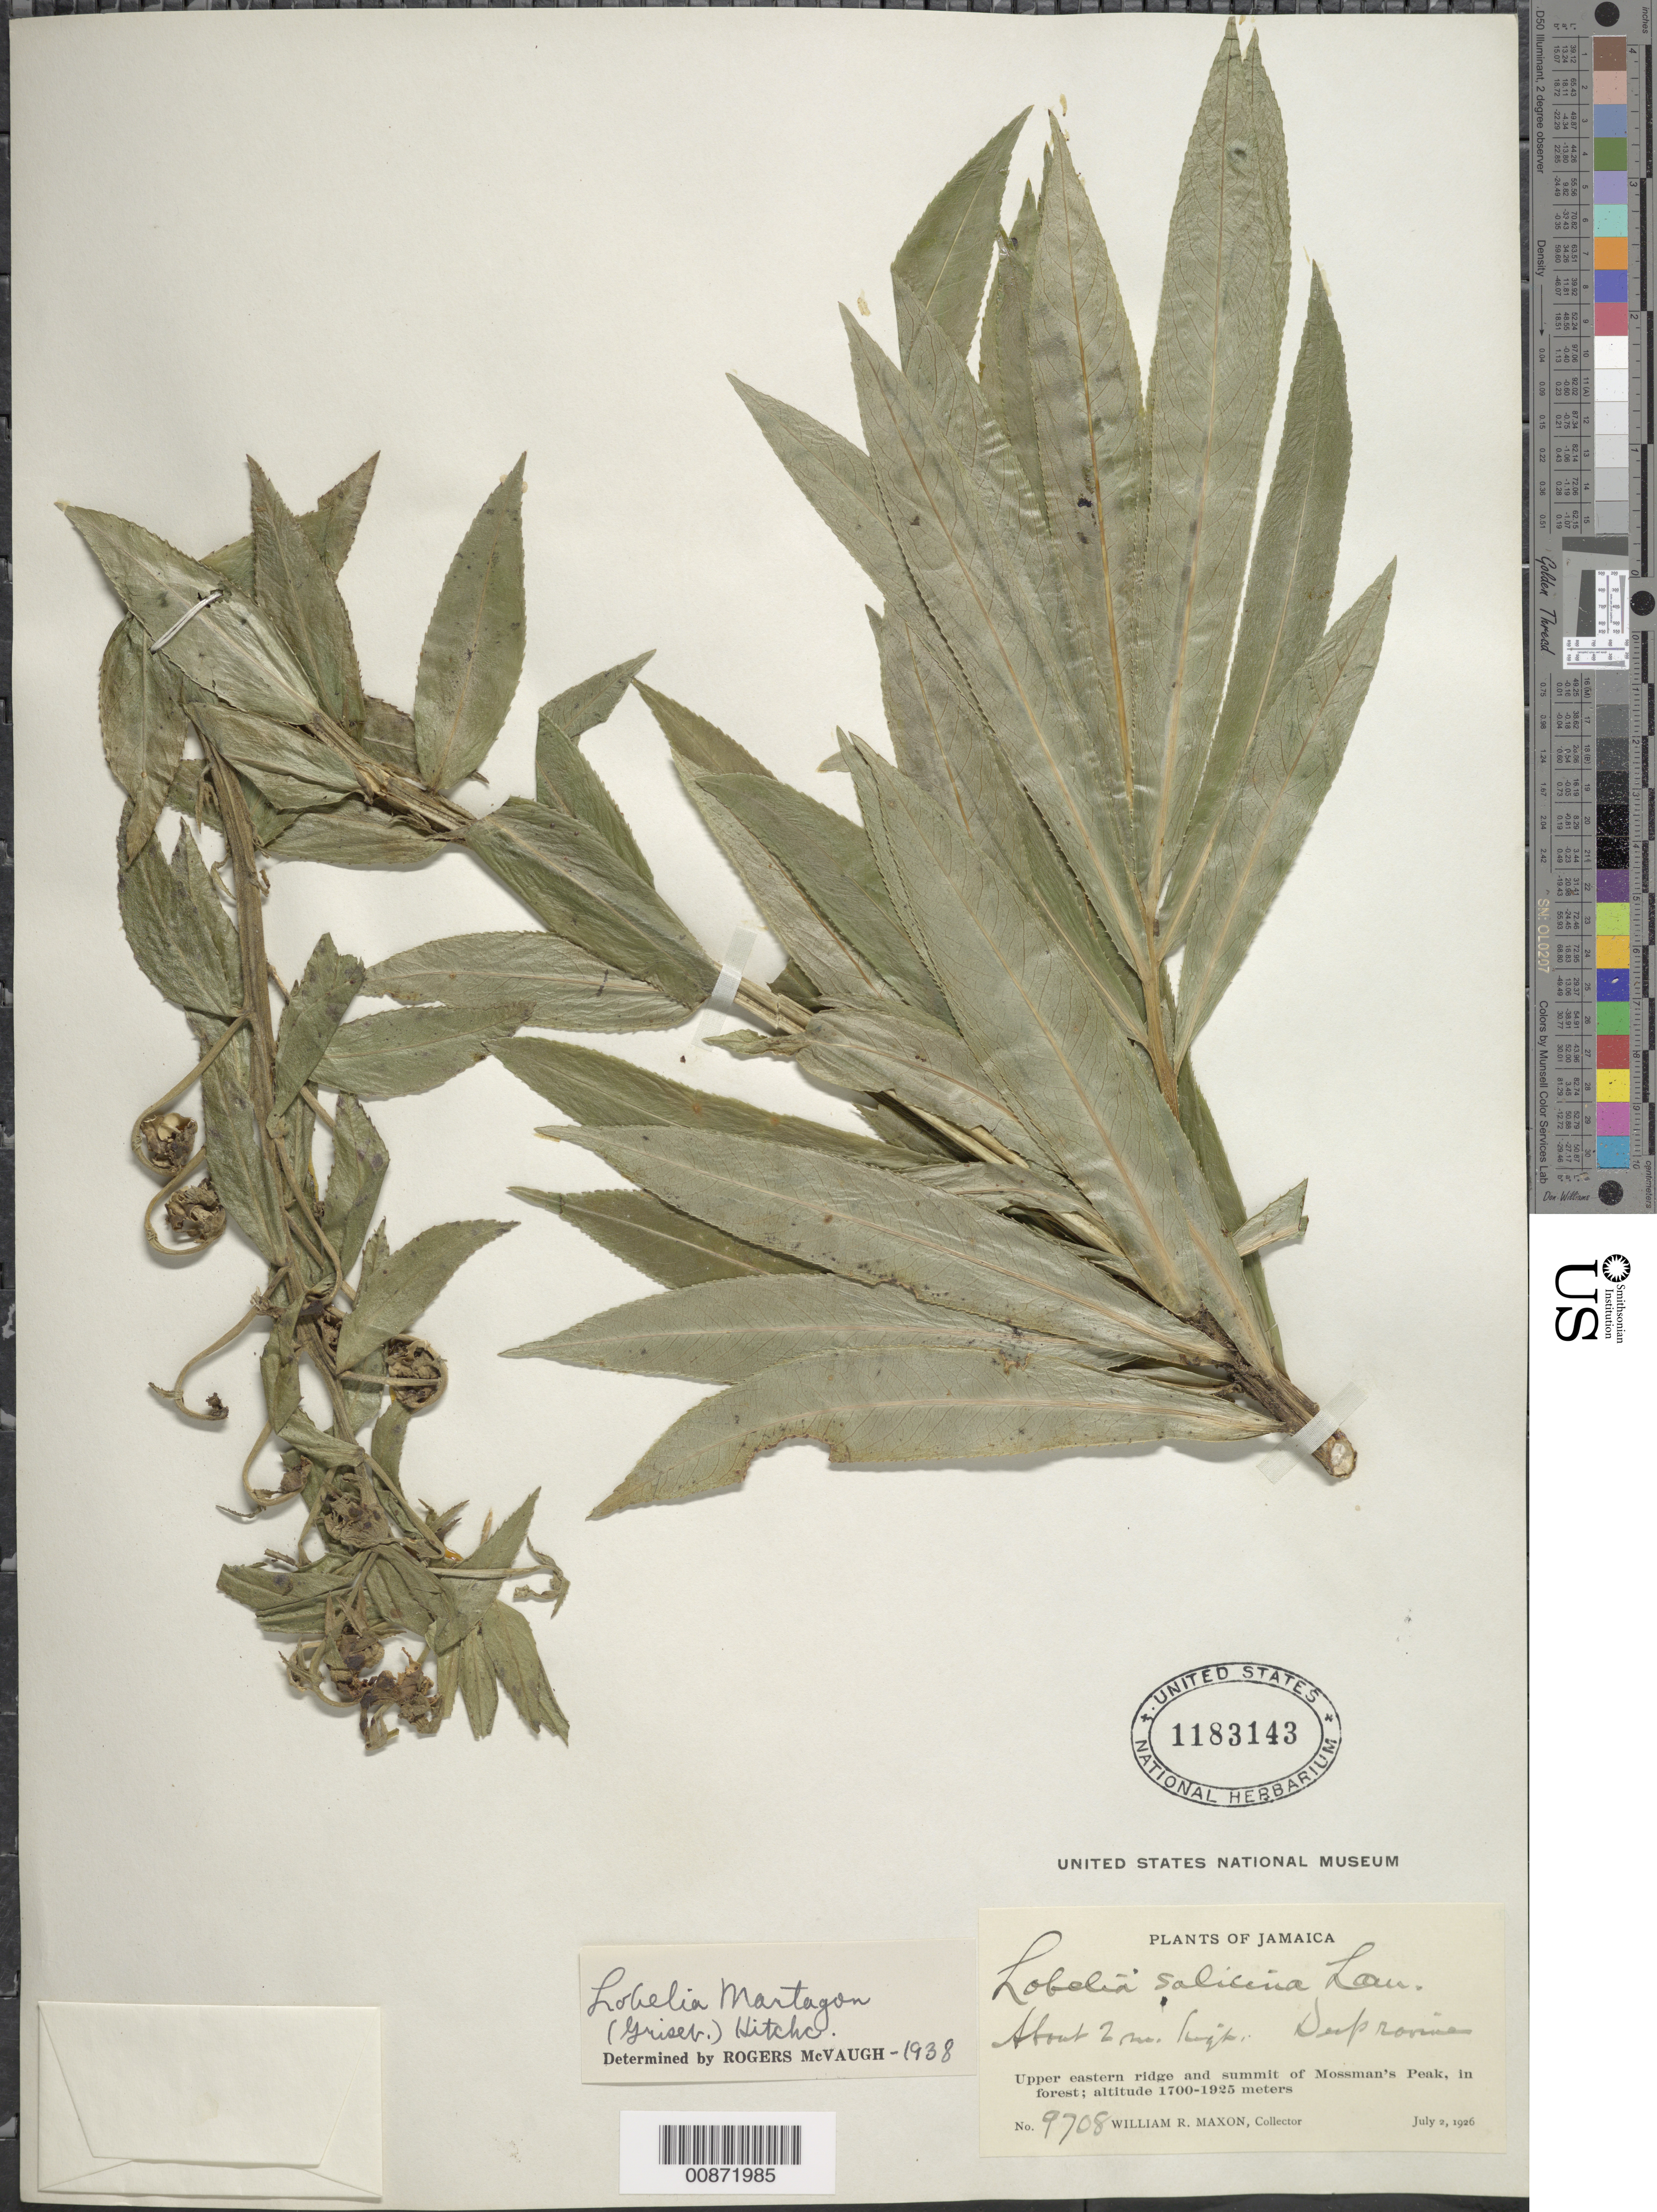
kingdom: Plantae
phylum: Tracheophyta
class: Magnoliopsida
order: Asterales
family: Campanulaceae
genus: Lobelia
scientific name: Lobelia martagon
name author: (Griseb.) Hitchc.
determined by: McVaugh, R.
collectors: W. R. Maxon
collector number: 9708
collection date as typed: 02 Jul 1926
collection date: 1926-07-02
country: Jamaica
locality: Upper eastern ridge and summit of Mossman's Peak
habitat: Deep ravine in forest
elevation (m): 1700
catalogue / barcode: US 1183143